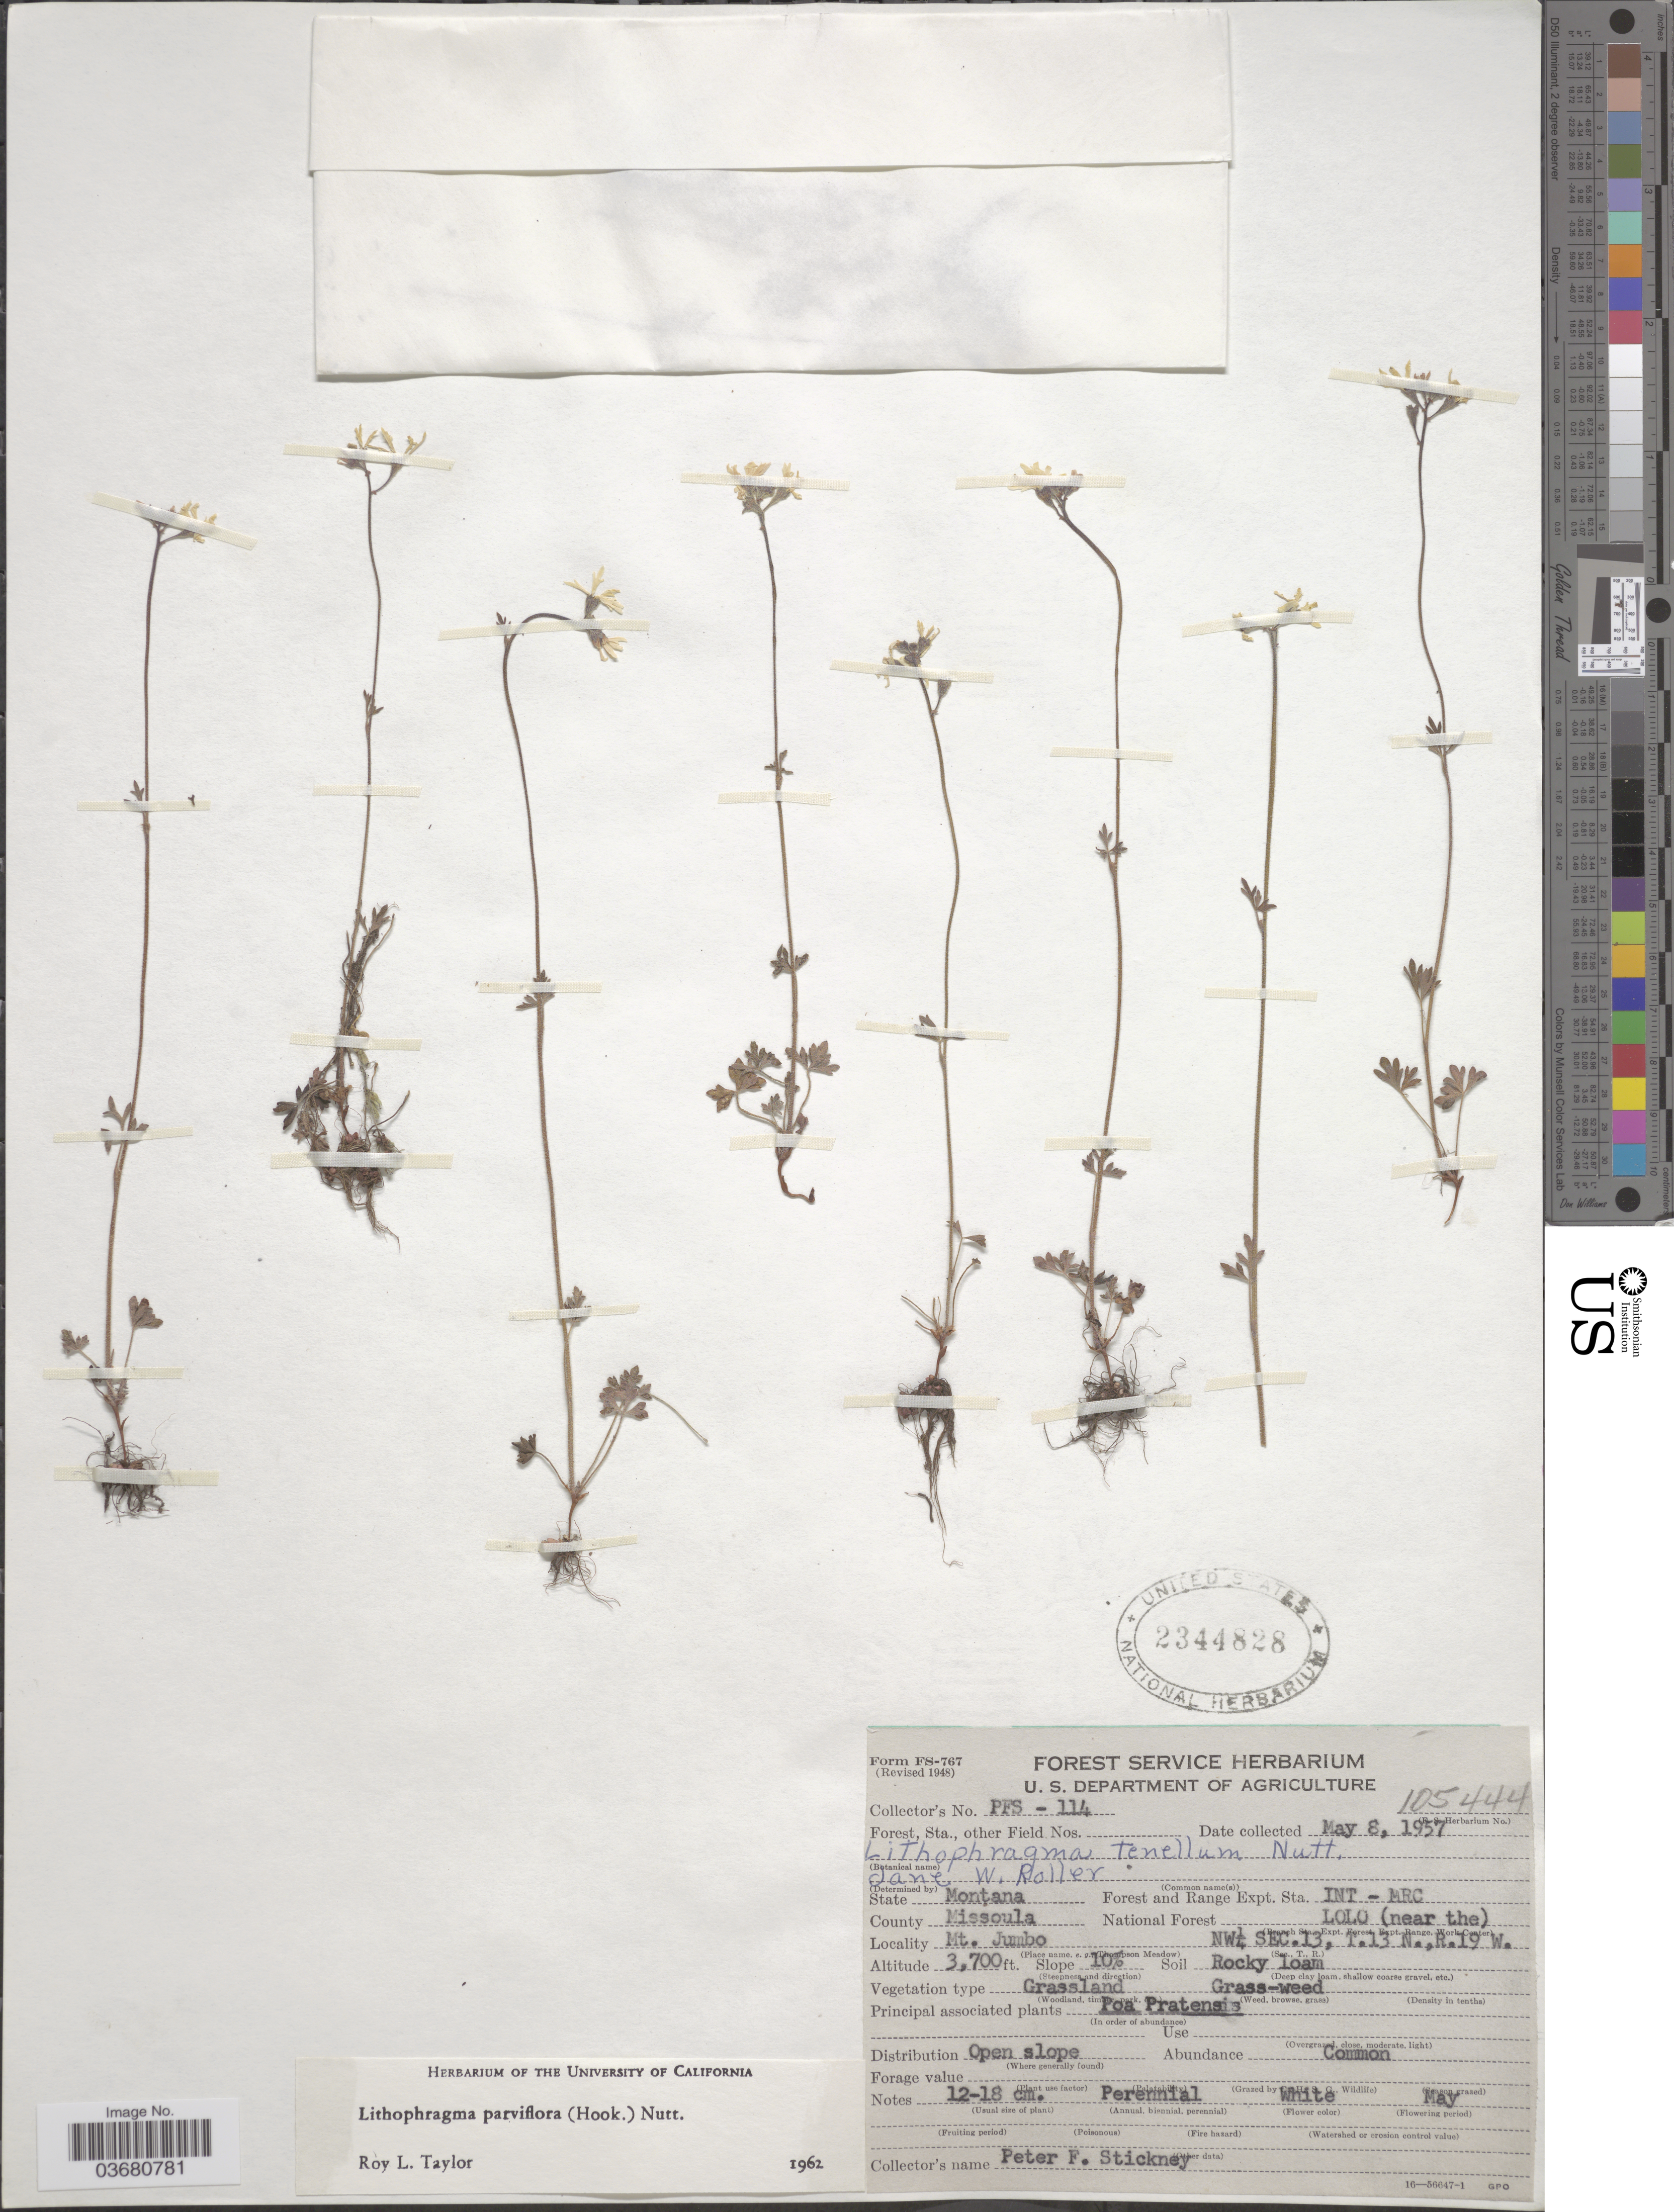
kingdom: Plantae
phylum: Tracheophyta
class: Magnoliopsida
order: Saxifragales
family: Saxifragaceae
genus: Lithophragma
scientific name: Lithophragma parviflorum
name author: (Hook.) Nutt.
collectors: P. Stickney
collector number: PFS-114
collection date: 1957-05-08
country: United States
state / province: Montana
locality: Forest and Range Expt. Sta. INT - MRC National Forest LOLO (near the). County Missoula. Mt. Jumbo. NW¼ Sec. 13, T.13 N., R.19 W.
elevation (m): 1128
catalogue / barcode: US 2344828